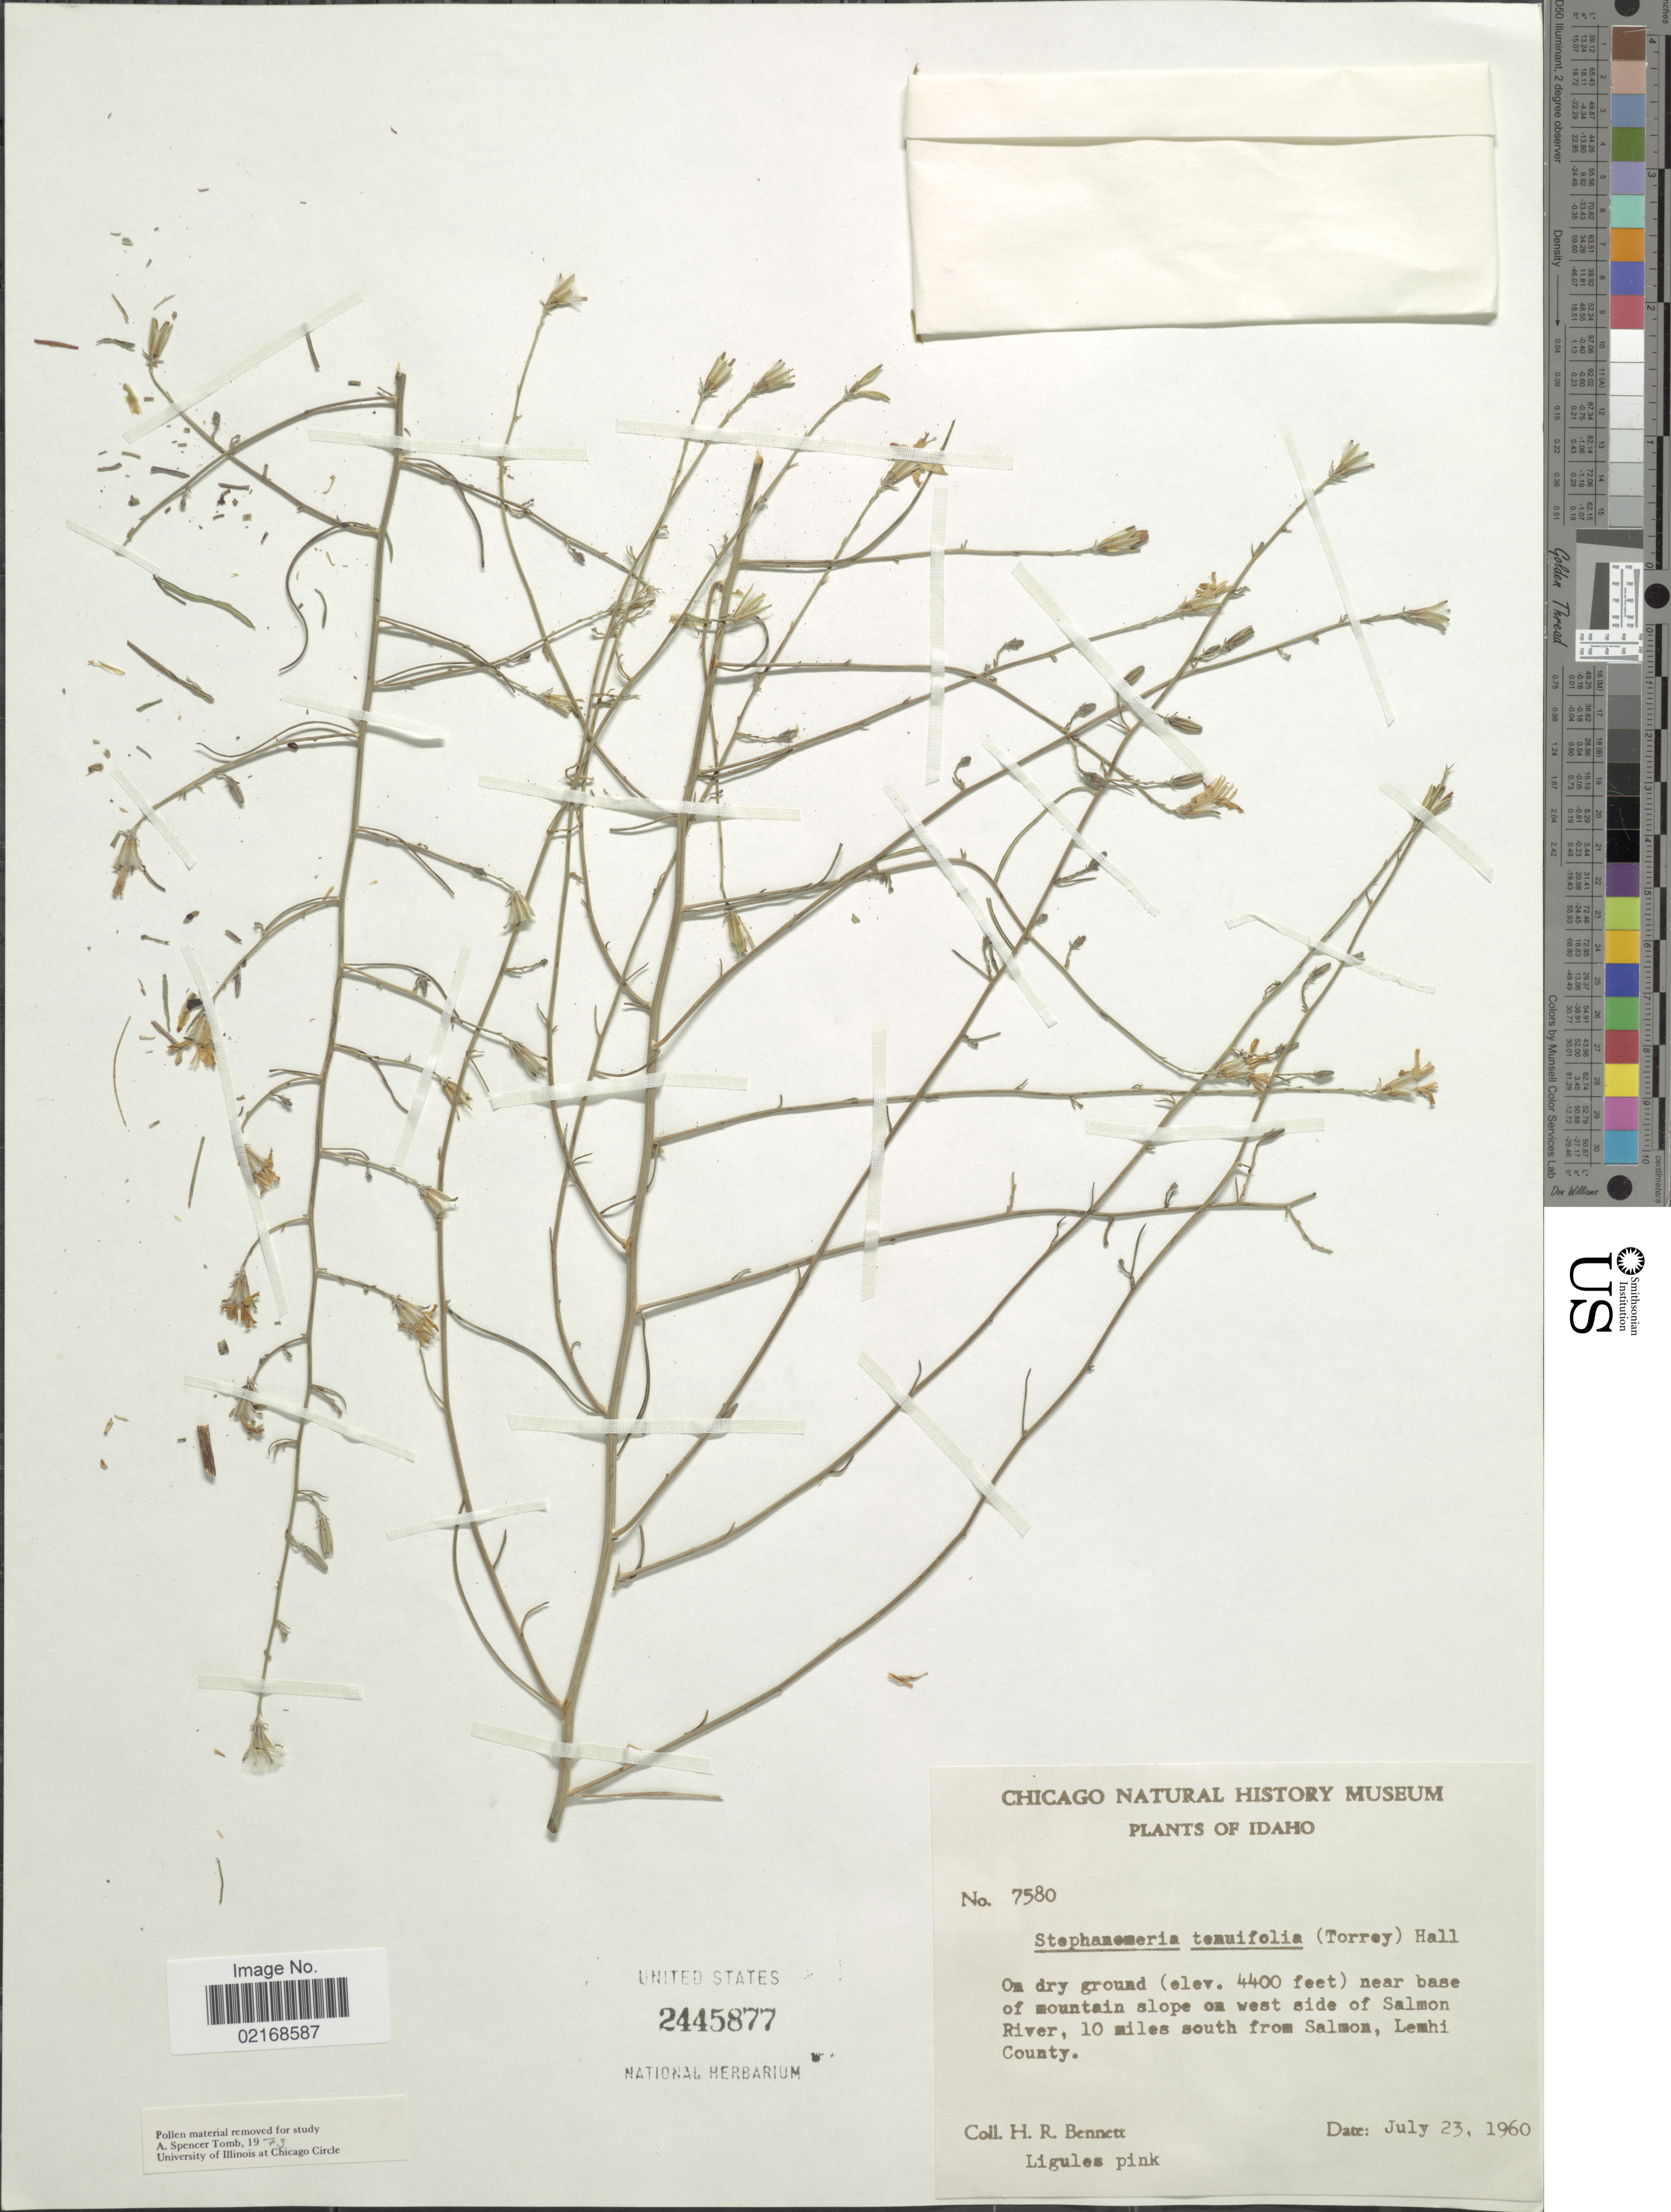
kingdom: Plantae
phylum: Tracheophyta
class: Magnoliopsida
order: Asterales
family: Asteraceae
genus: Stephanomeria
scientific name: Stephanomeria tenuifolia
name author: (Torr.) H.M. Hall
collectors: H. R. Bennett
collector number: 7580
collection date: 1960-07-23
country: United States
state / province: Idaho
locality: Near Base of mountain slope on west side of Salmon River, 10 miles south from Salmon, Lemhi County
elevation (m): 1341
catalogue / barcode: US 2445877